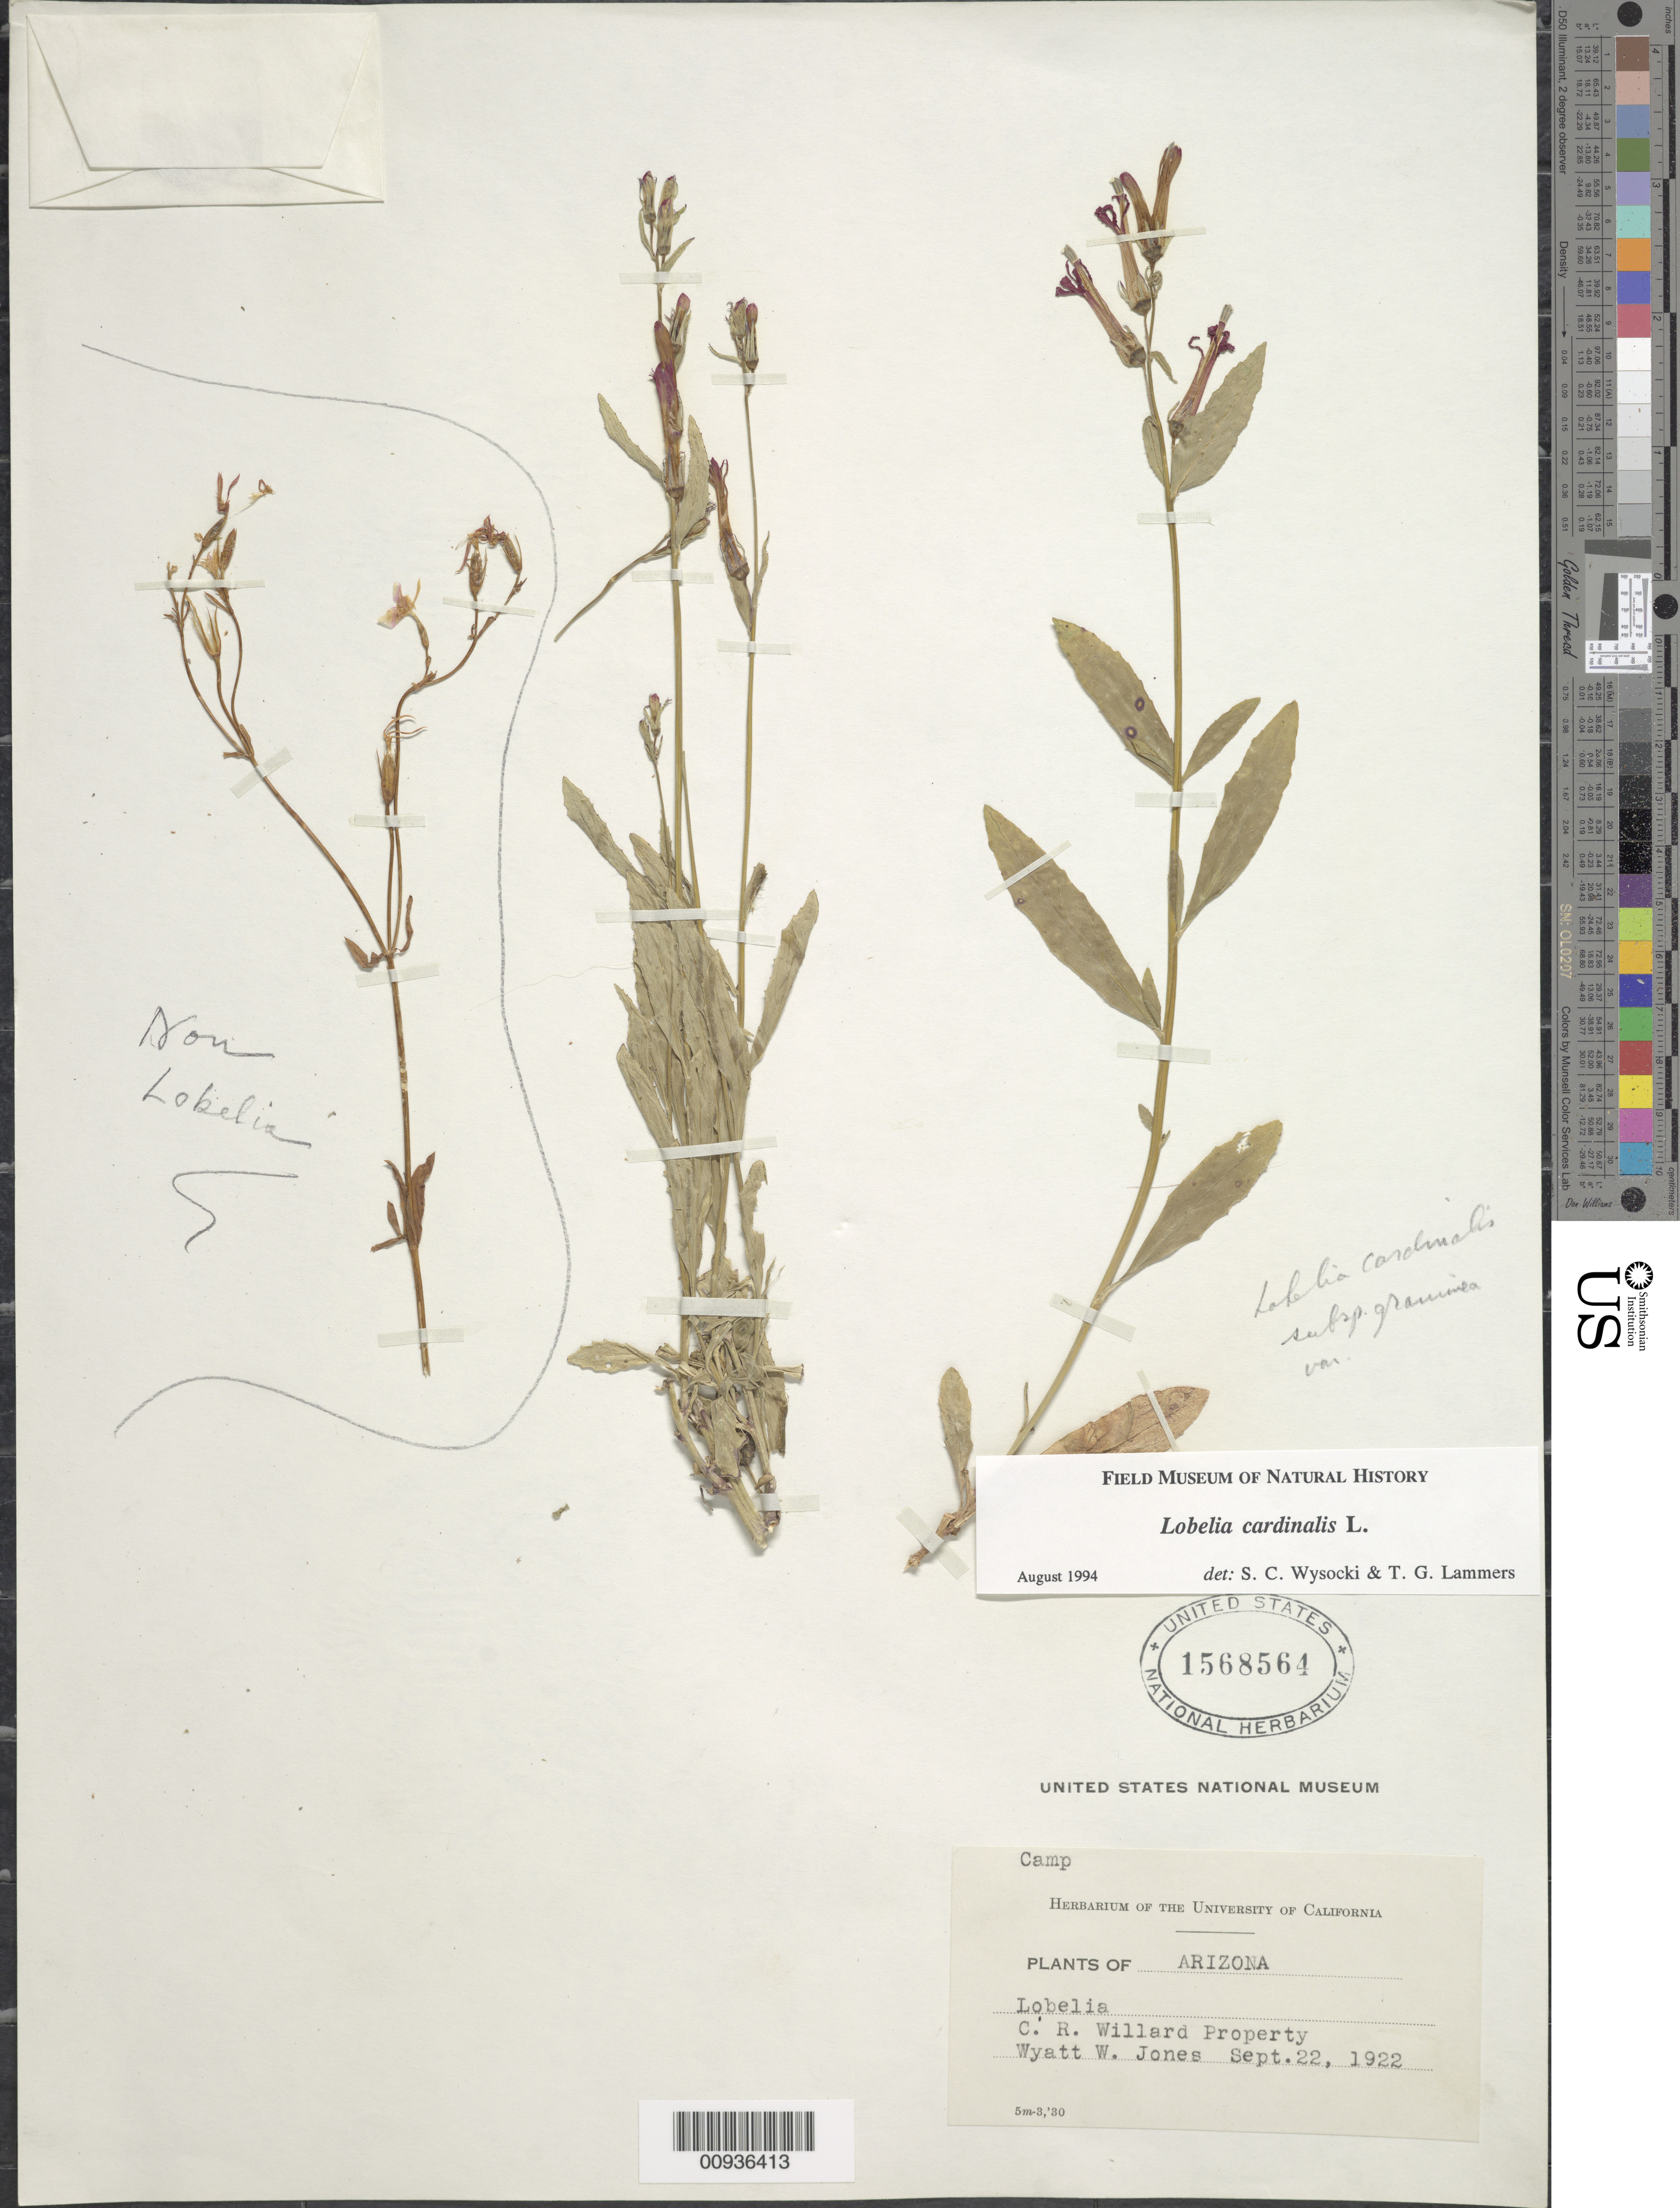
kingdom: Plantae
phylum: Tracheophyta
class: Magnoliopsida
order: Asterales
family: Campanulaceae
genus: Lobelia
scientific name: Lobelia cardinalis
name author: L.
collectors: W. W. Jones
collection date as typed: Sept. 22, 1922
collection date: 1922-09-22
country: United States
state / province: Arizona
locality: C.R. Willard Property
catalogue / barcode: US 1568564